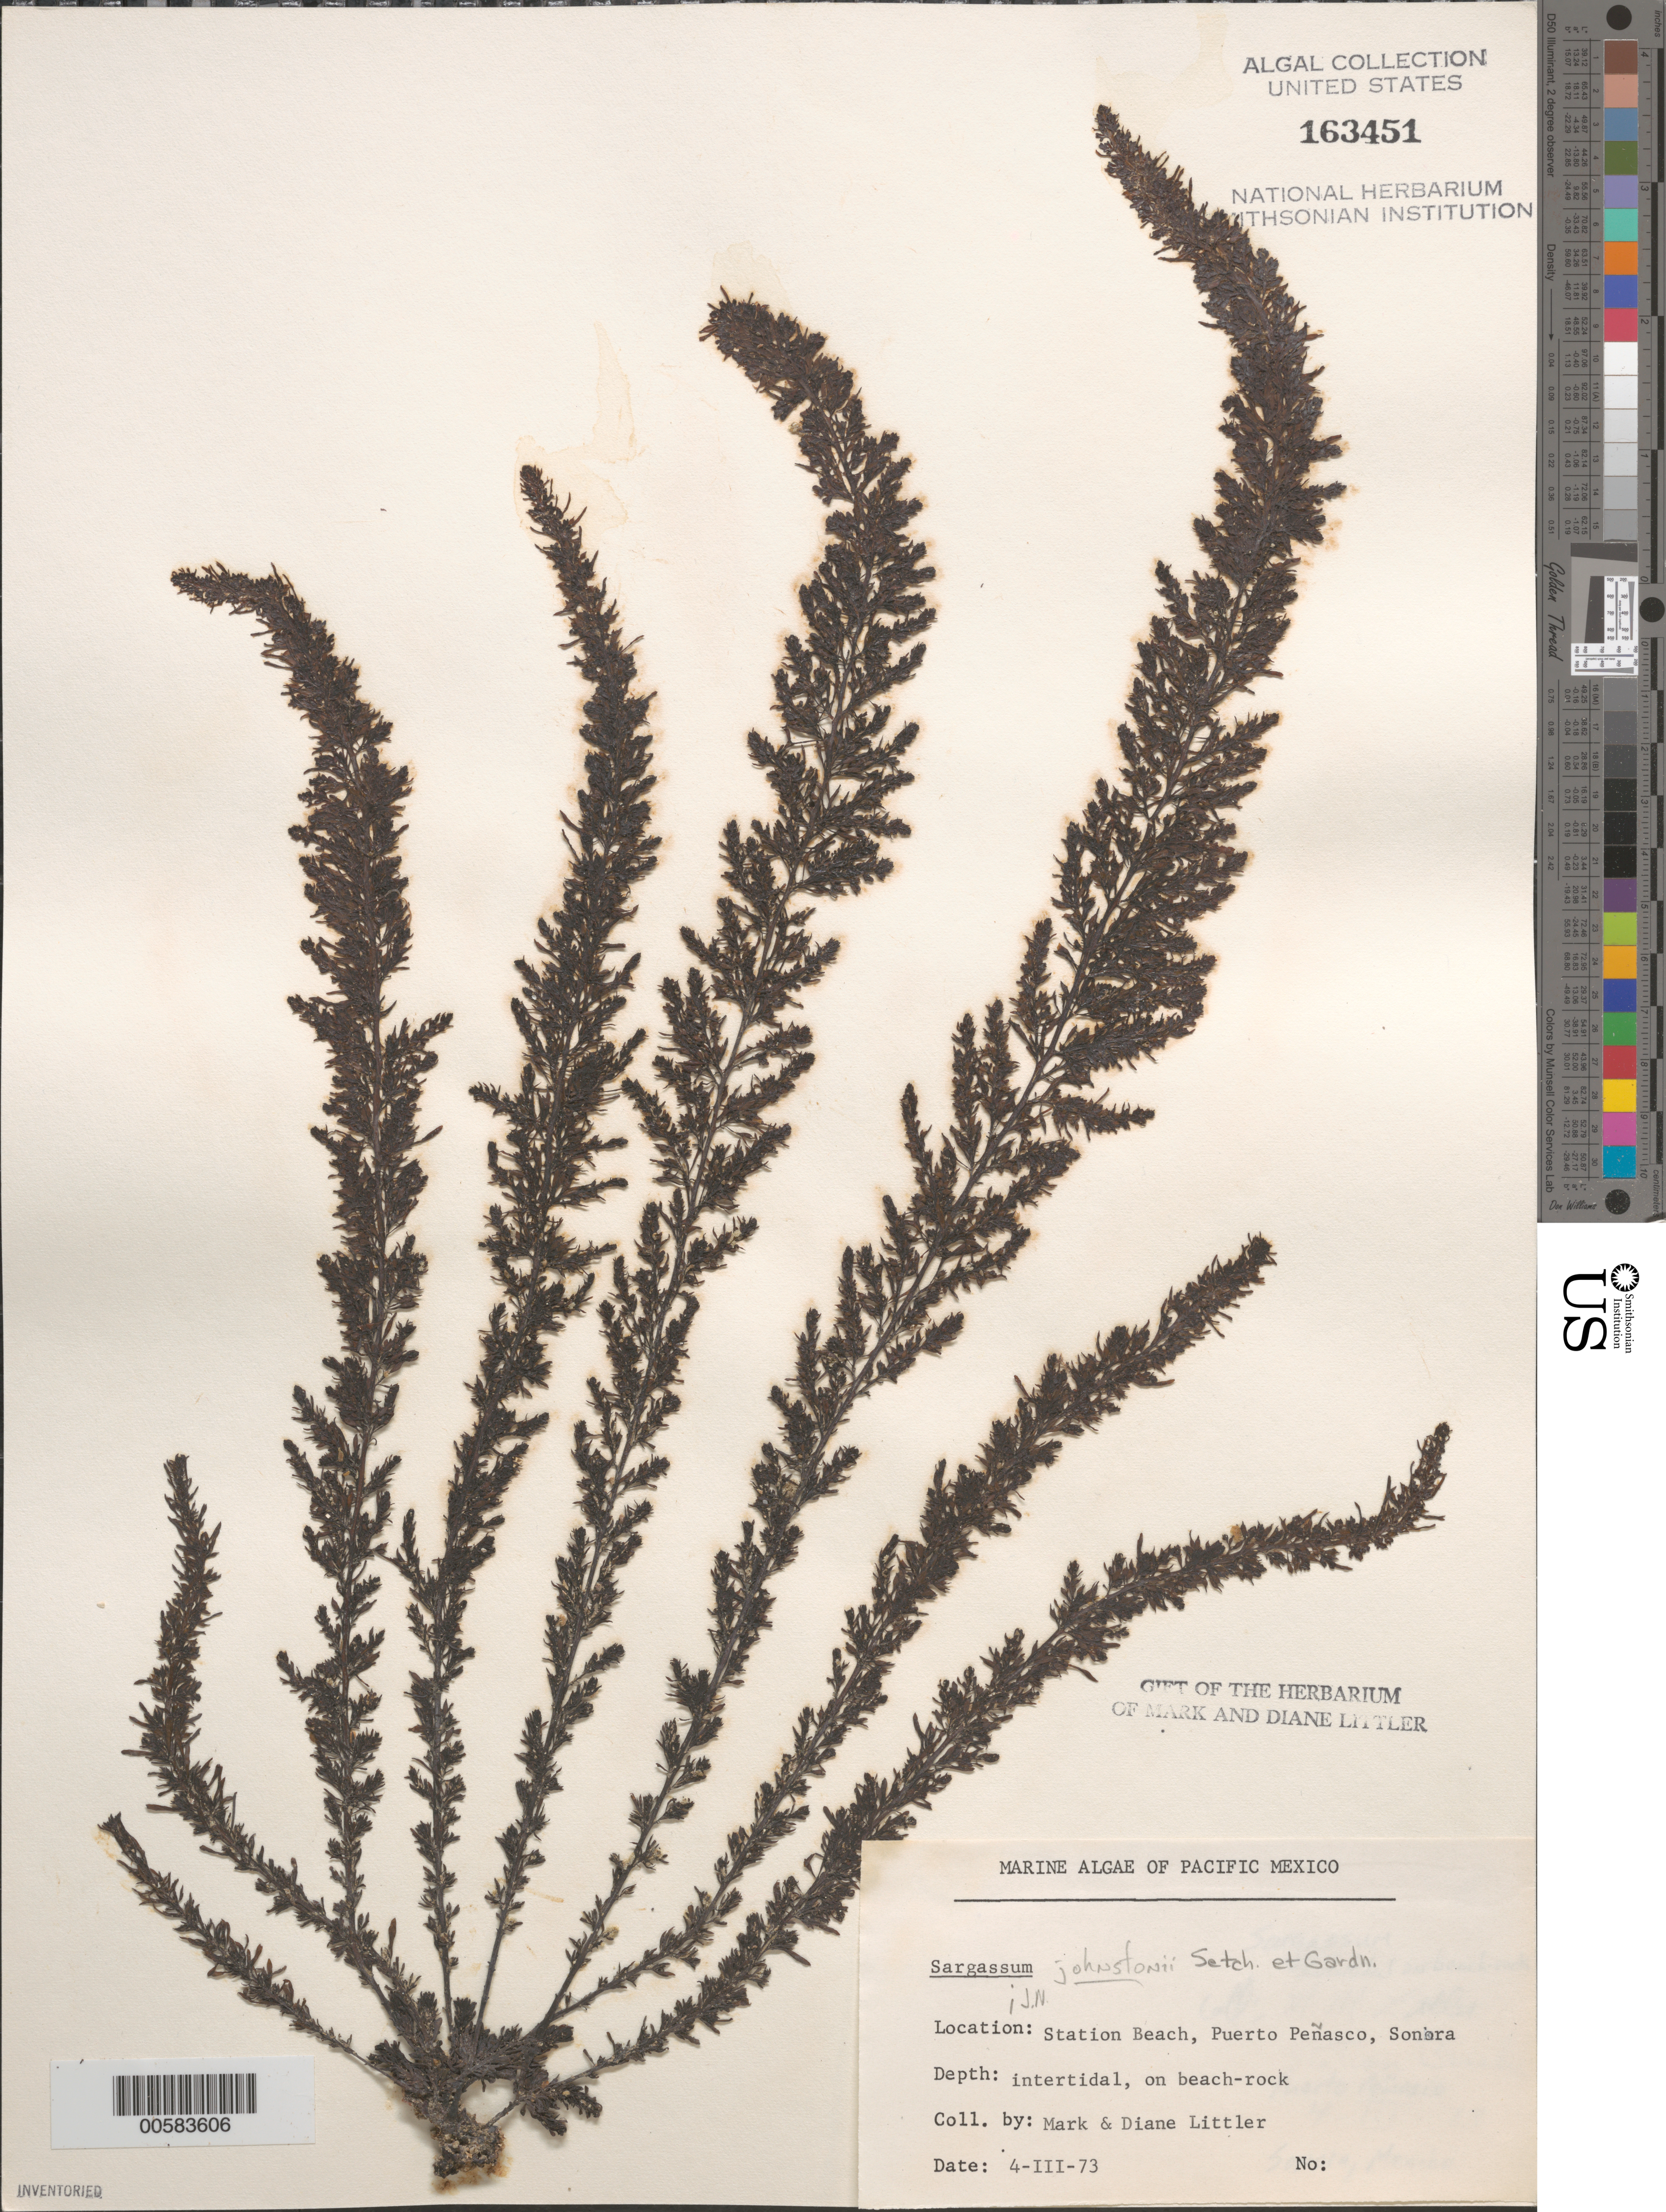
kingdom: Chromista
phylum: Ochrophyta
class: Phaeophyceae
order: Fucales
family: Sargassaceae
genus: Sargassum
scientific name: Sargassum johnstonii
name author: Setchell & N.L. Gardner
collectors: M. M. Littler & D. S. Littler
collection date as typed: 04 Mar 1973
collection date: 1973-03-04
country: Mexico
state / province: Sonora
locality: Station Beach, Puerto Penasco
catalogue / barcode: US 163451